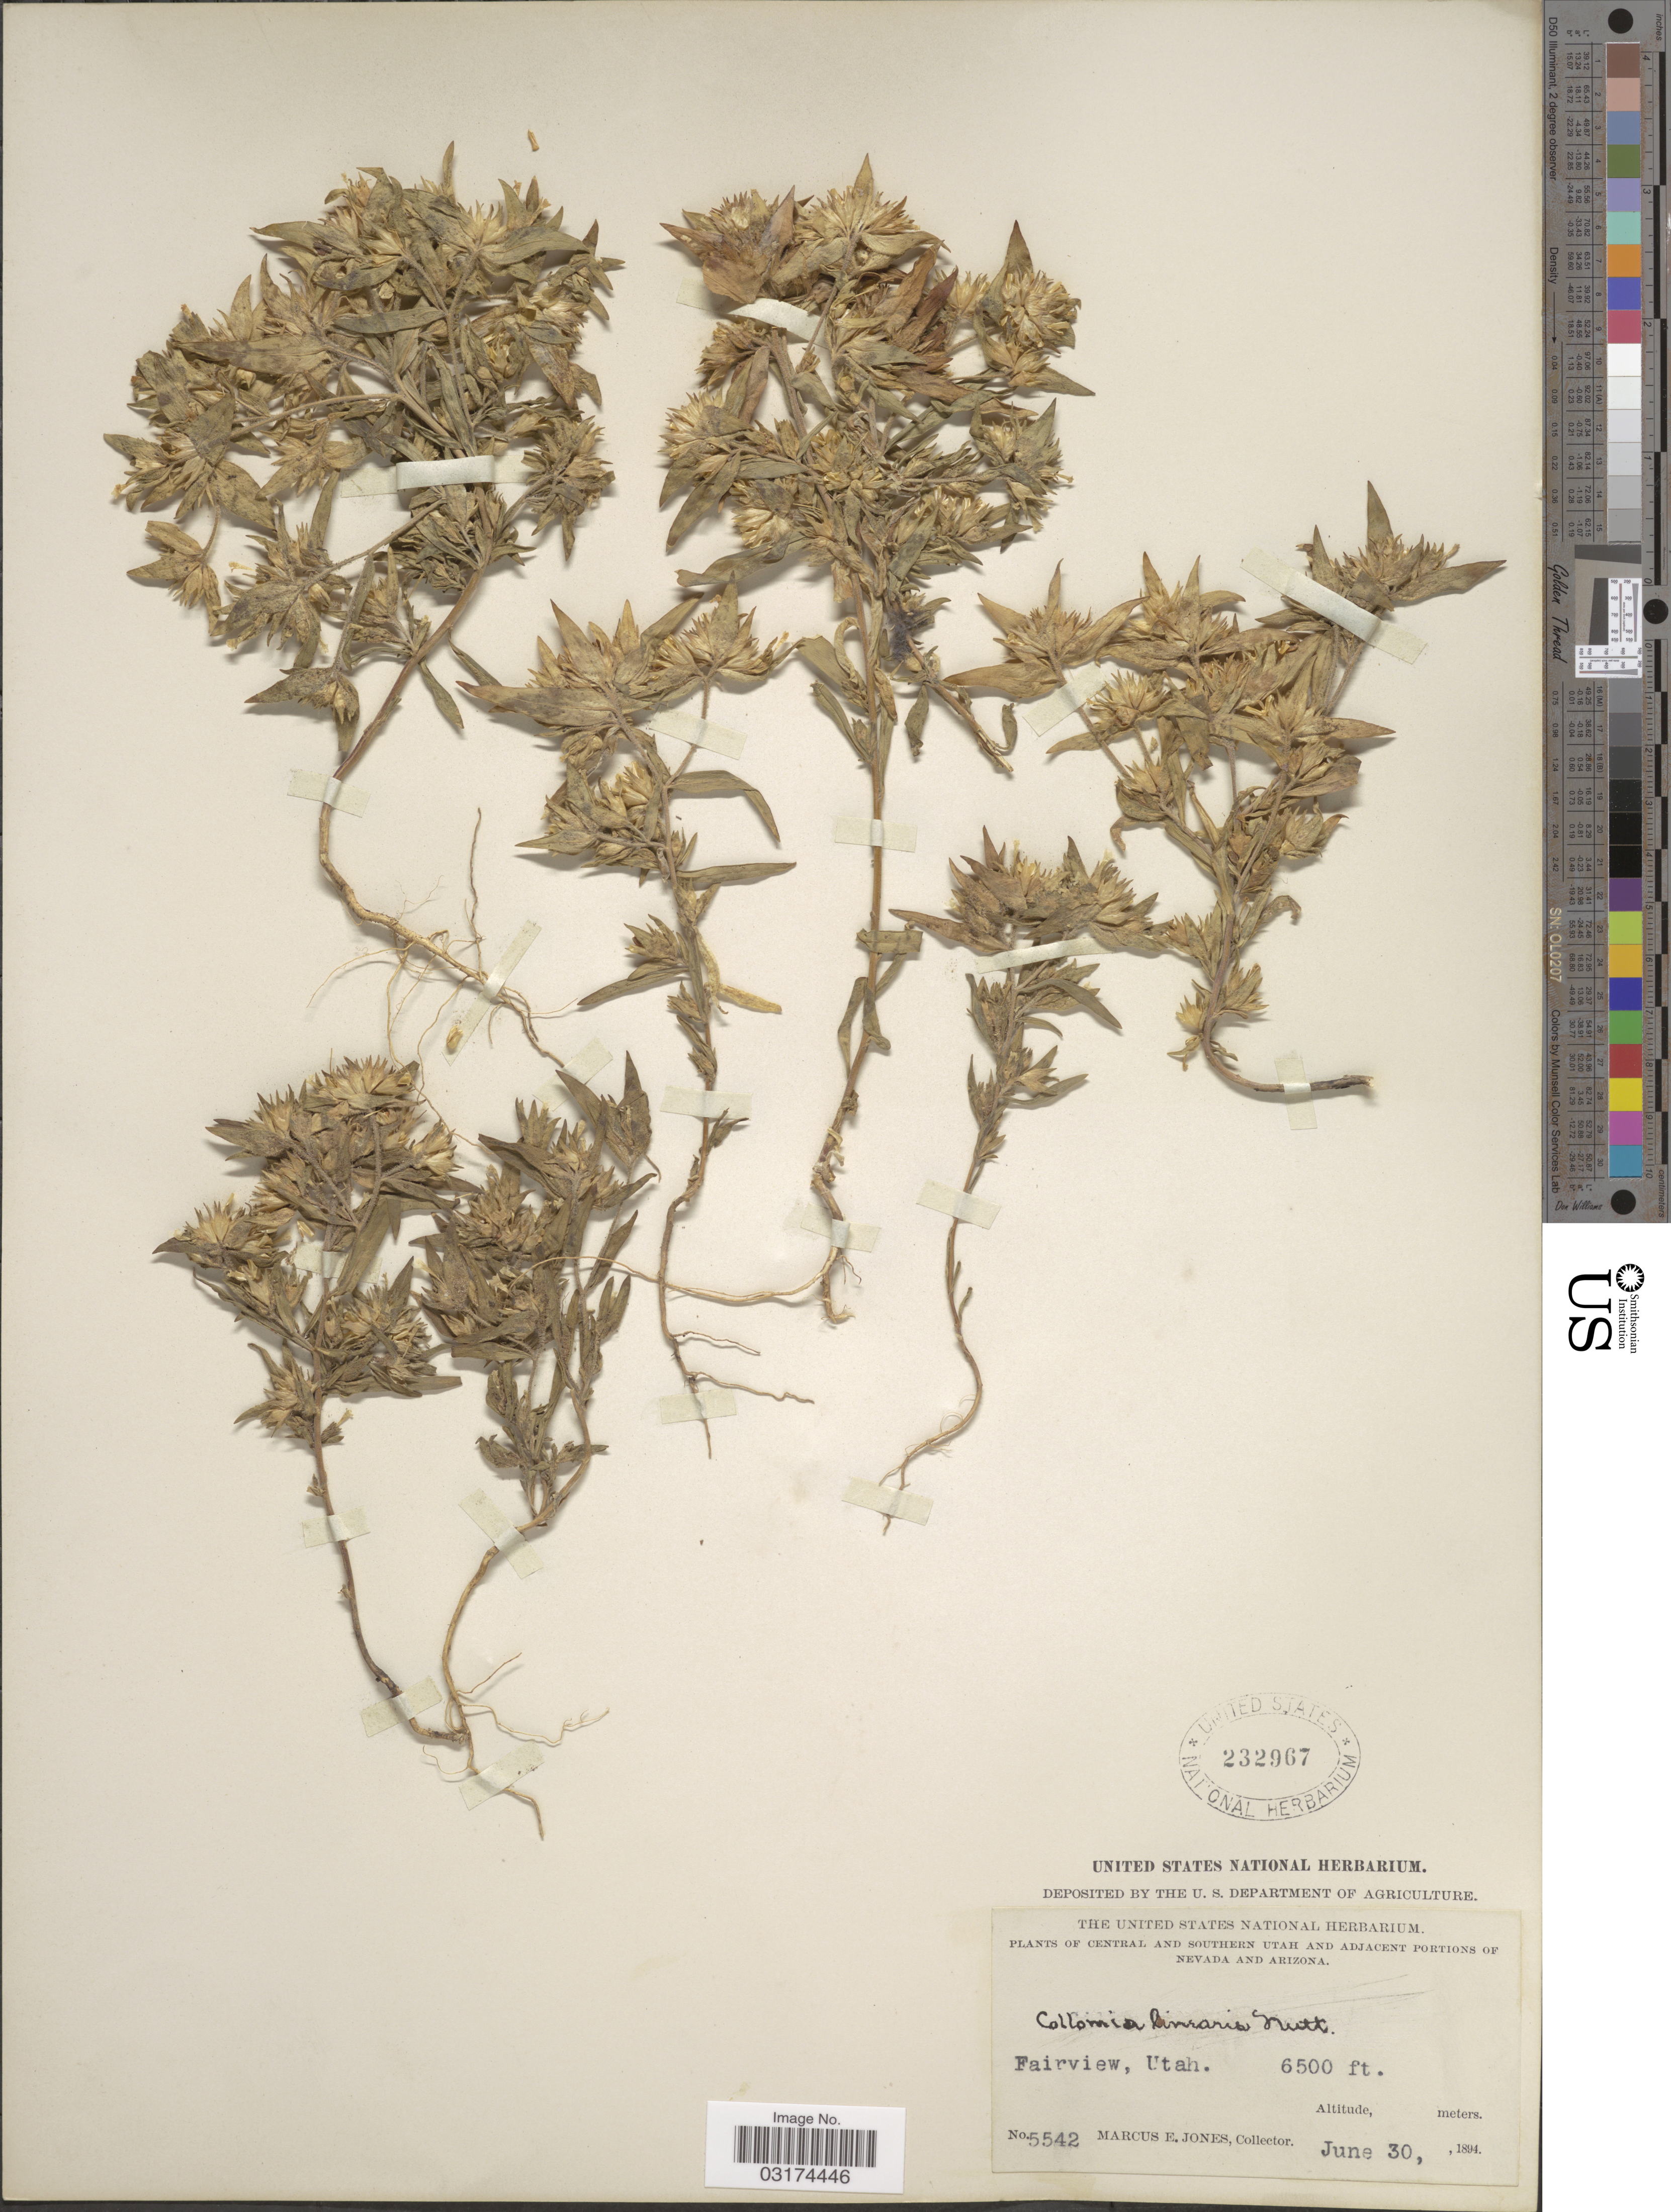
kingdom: Plantae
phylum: Tracheophyta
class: Magnoliopsida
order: Ericales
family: Polemoniaceae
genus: Collomia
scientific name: Collomia linearis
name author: Nutt.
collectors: M. E. Jones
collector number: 5542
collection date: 1894-06-30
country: United States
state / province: Utah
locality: Fairview. Central and Southern Utah.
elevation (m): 1981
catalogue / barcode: US 232967